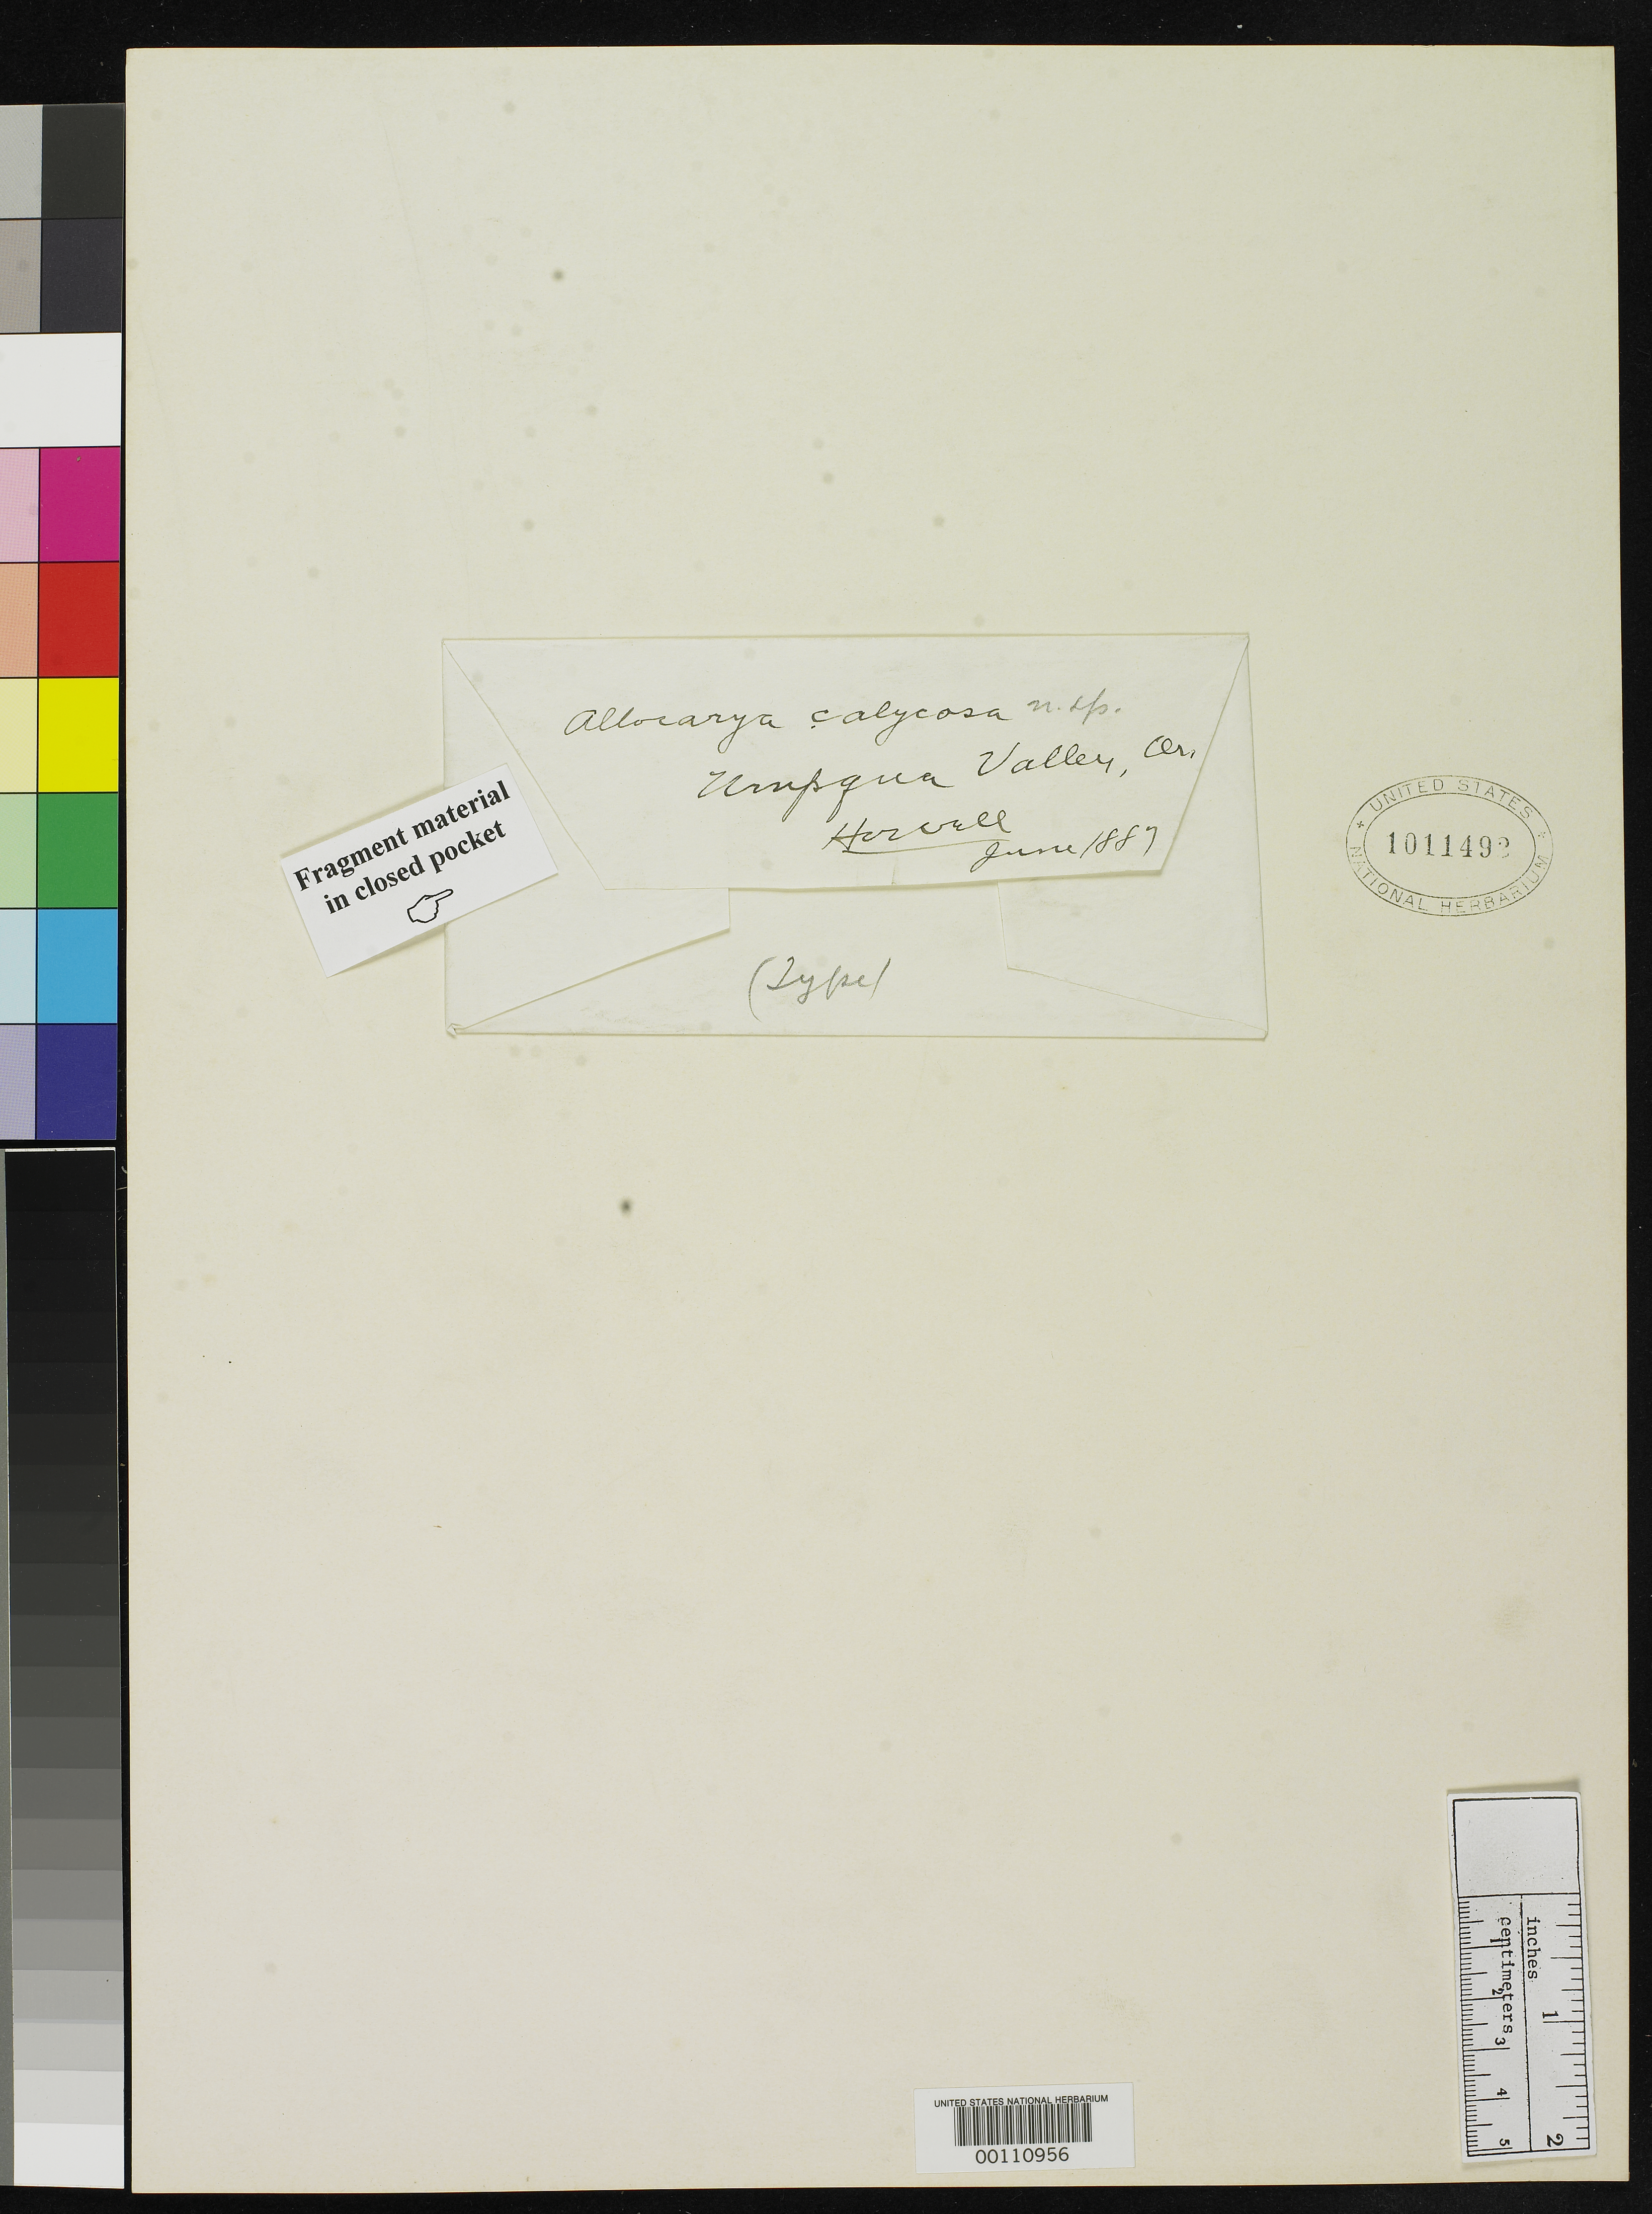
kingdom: Plantae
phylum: Tracheophyta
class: Magnoliopsida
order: Boraginales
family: Boraginaceae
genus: Allocarya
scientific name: Allocarya calycosa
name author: Piper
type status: Isotype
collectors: T. J. Howell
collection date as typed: Jun 1887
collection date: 1887-06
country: United States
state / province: Oregon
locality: Umpqua Valley.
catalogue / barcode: US 1011492